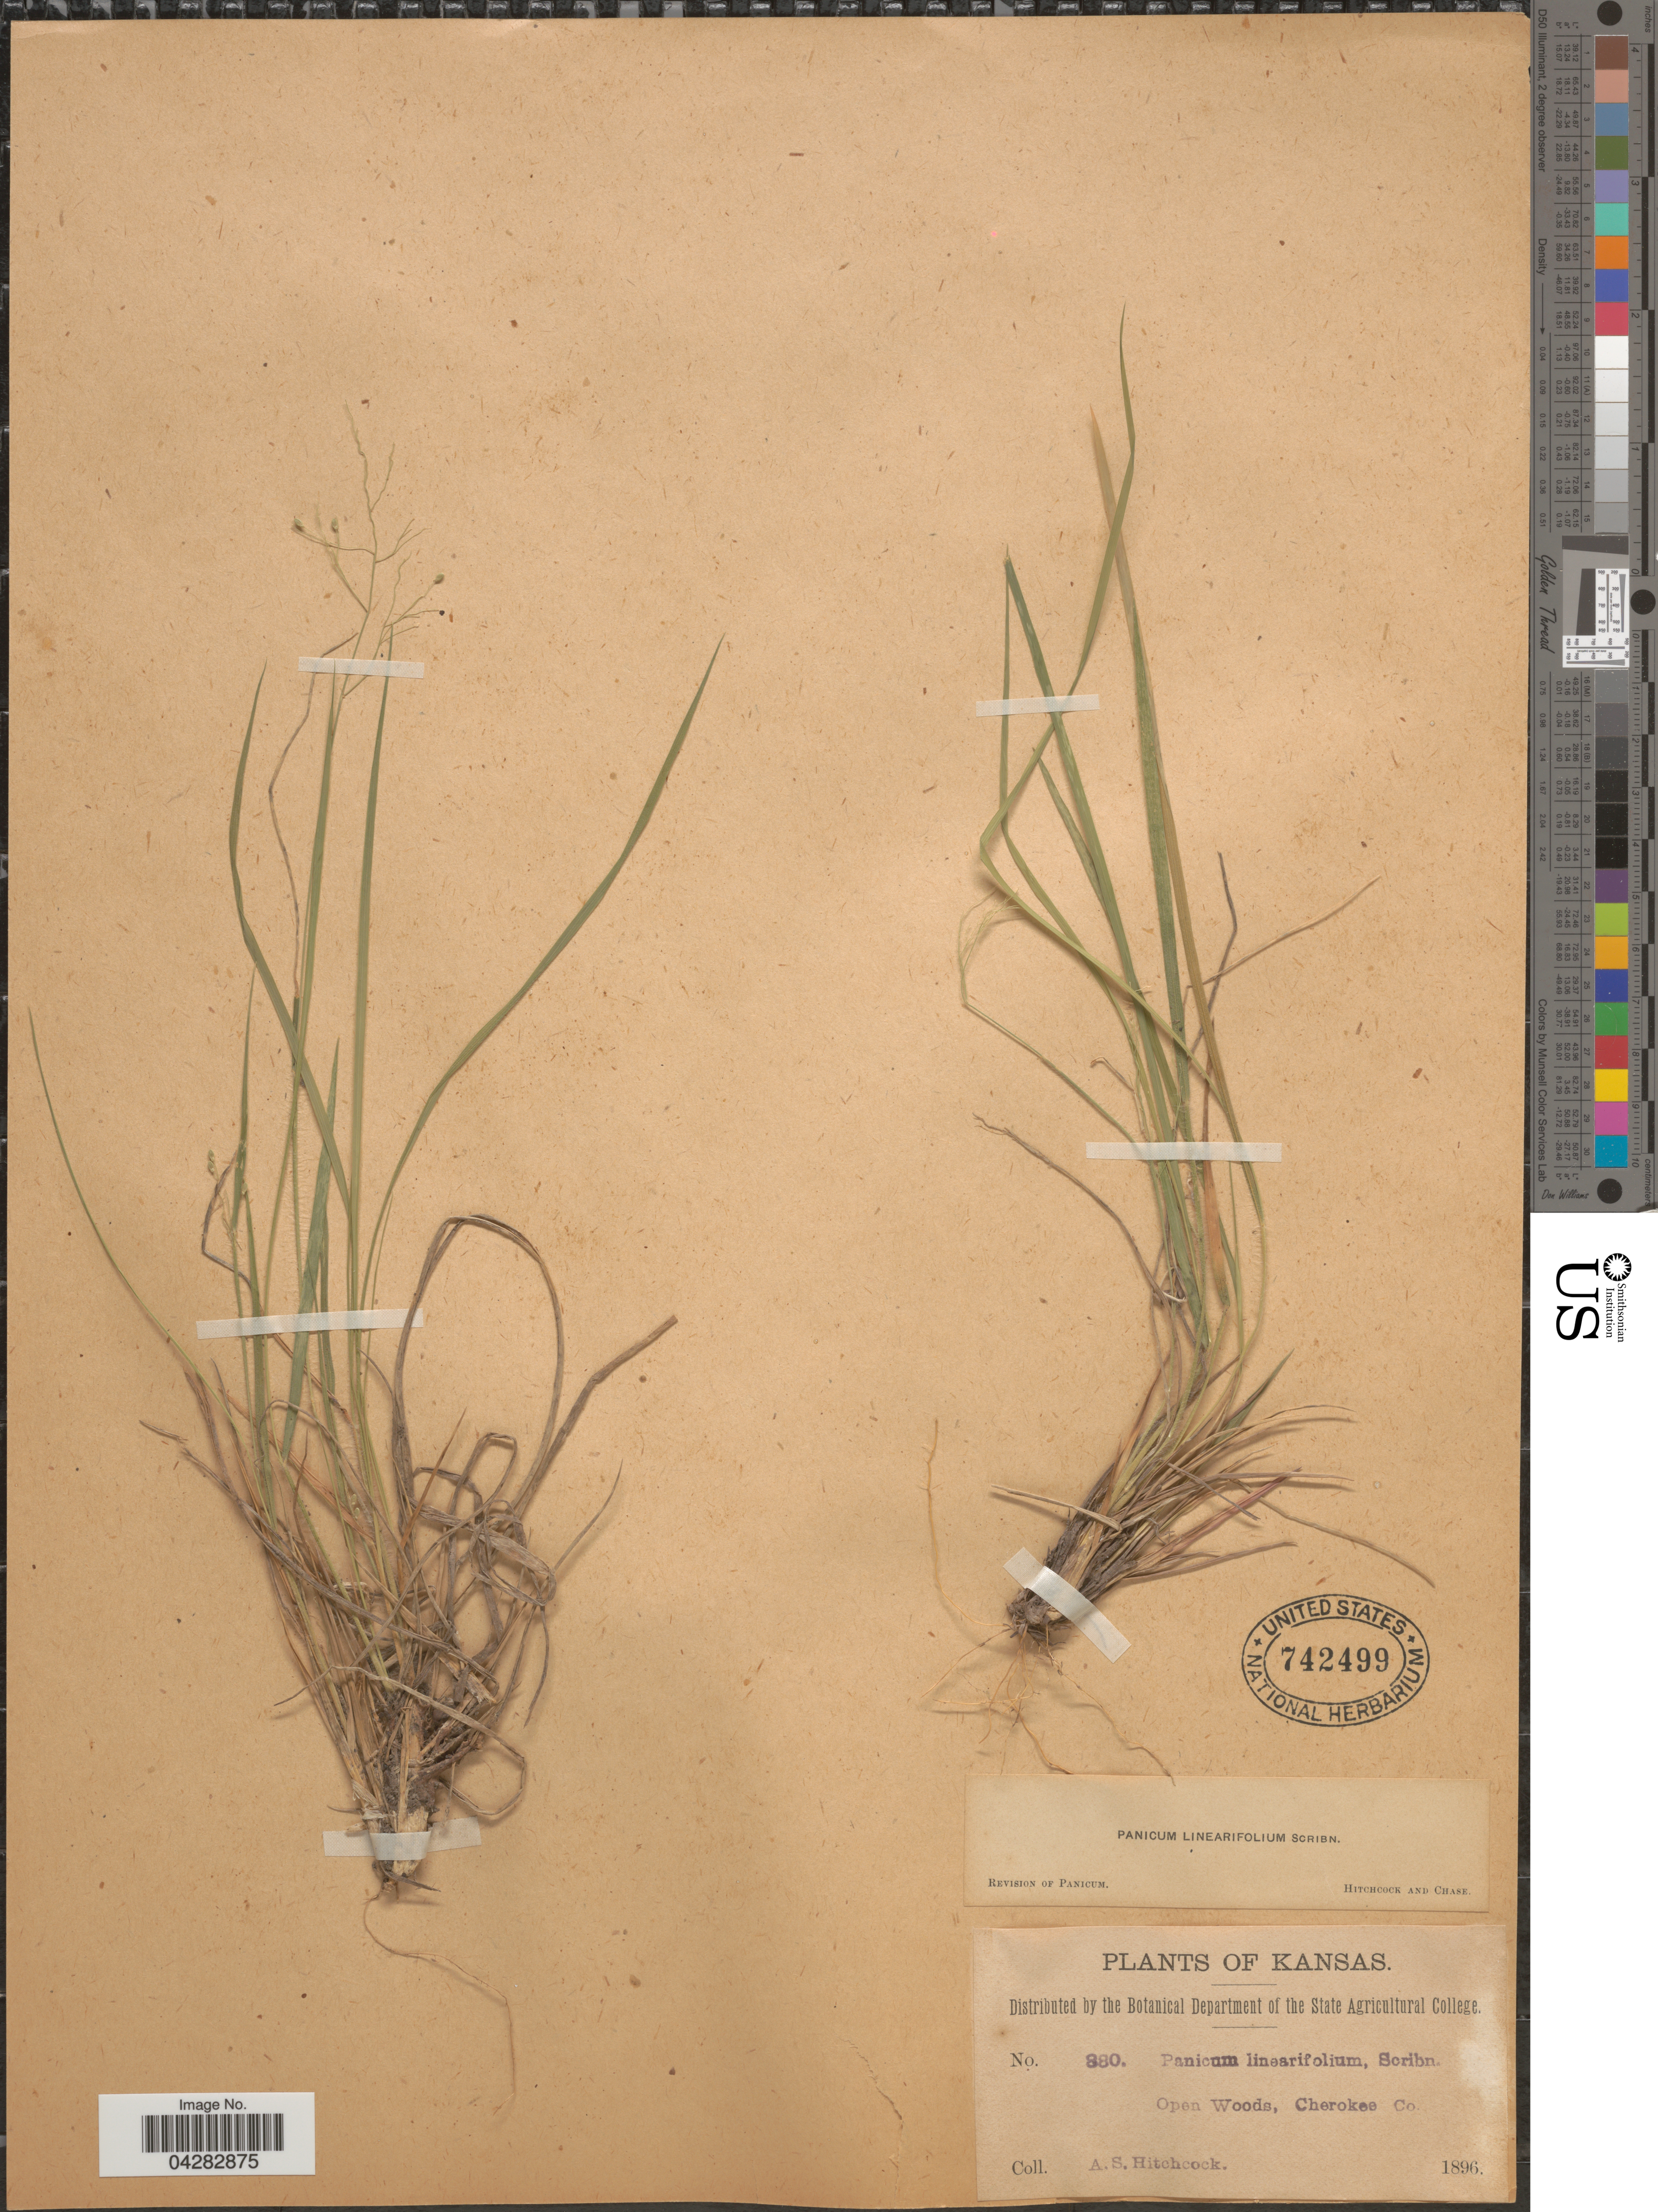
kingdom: Plantae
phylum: Tracheophyta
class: Liliopsida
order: Poales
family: Poaceae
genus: Dichanthelium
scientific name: Dichanthelium linearifolium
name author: (Scribn.) Gould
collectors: A. S. Hitchcock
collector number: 880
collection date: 1896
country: United States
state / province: Kansas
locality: Cherokee Co.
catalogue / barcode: US 742499